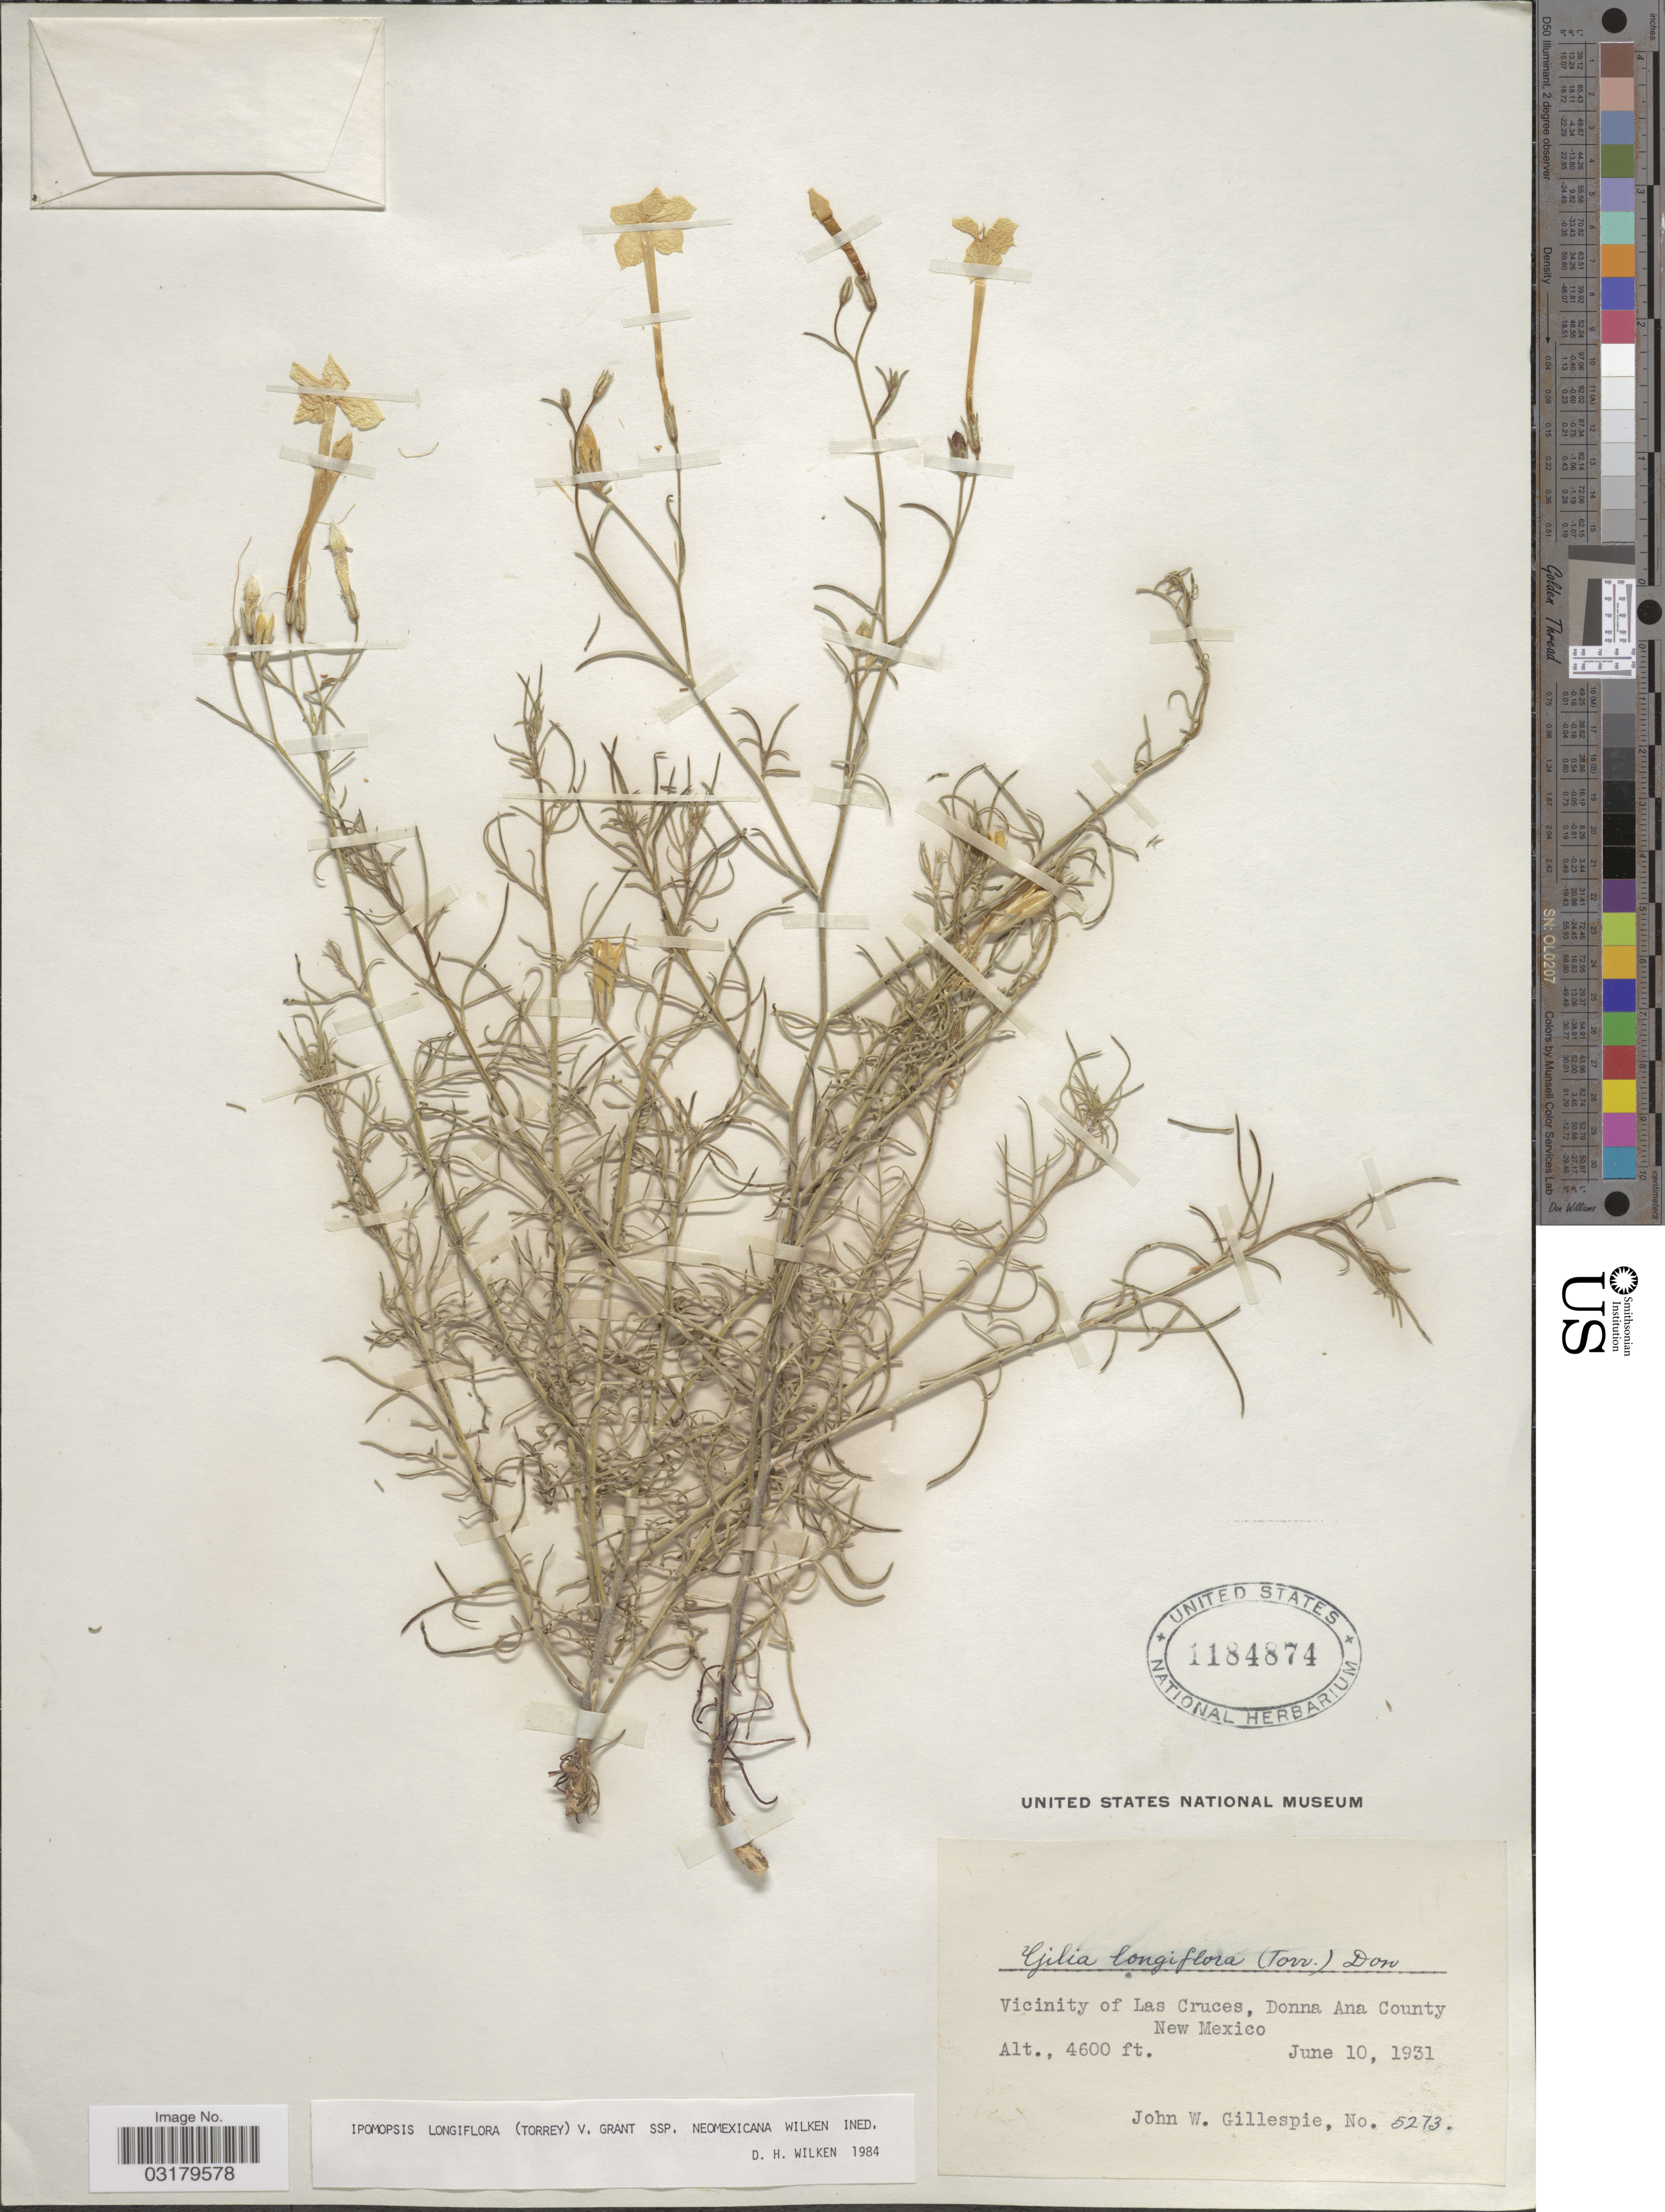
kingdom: Plantae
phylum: Tracheophyta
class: Magnoliopsida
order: Ericales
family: Polemoniaceae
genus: Ipomopsis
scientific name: Ipomopsis longiflora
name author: (Torr.) V.E. Grant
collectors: J. W. Gillespie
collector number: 5273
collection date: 1931-06-10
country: United States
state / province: New Mexico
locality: Vicinity of Las Cruces, Dona Ana County.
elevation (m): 1402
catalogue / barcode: US 1184874